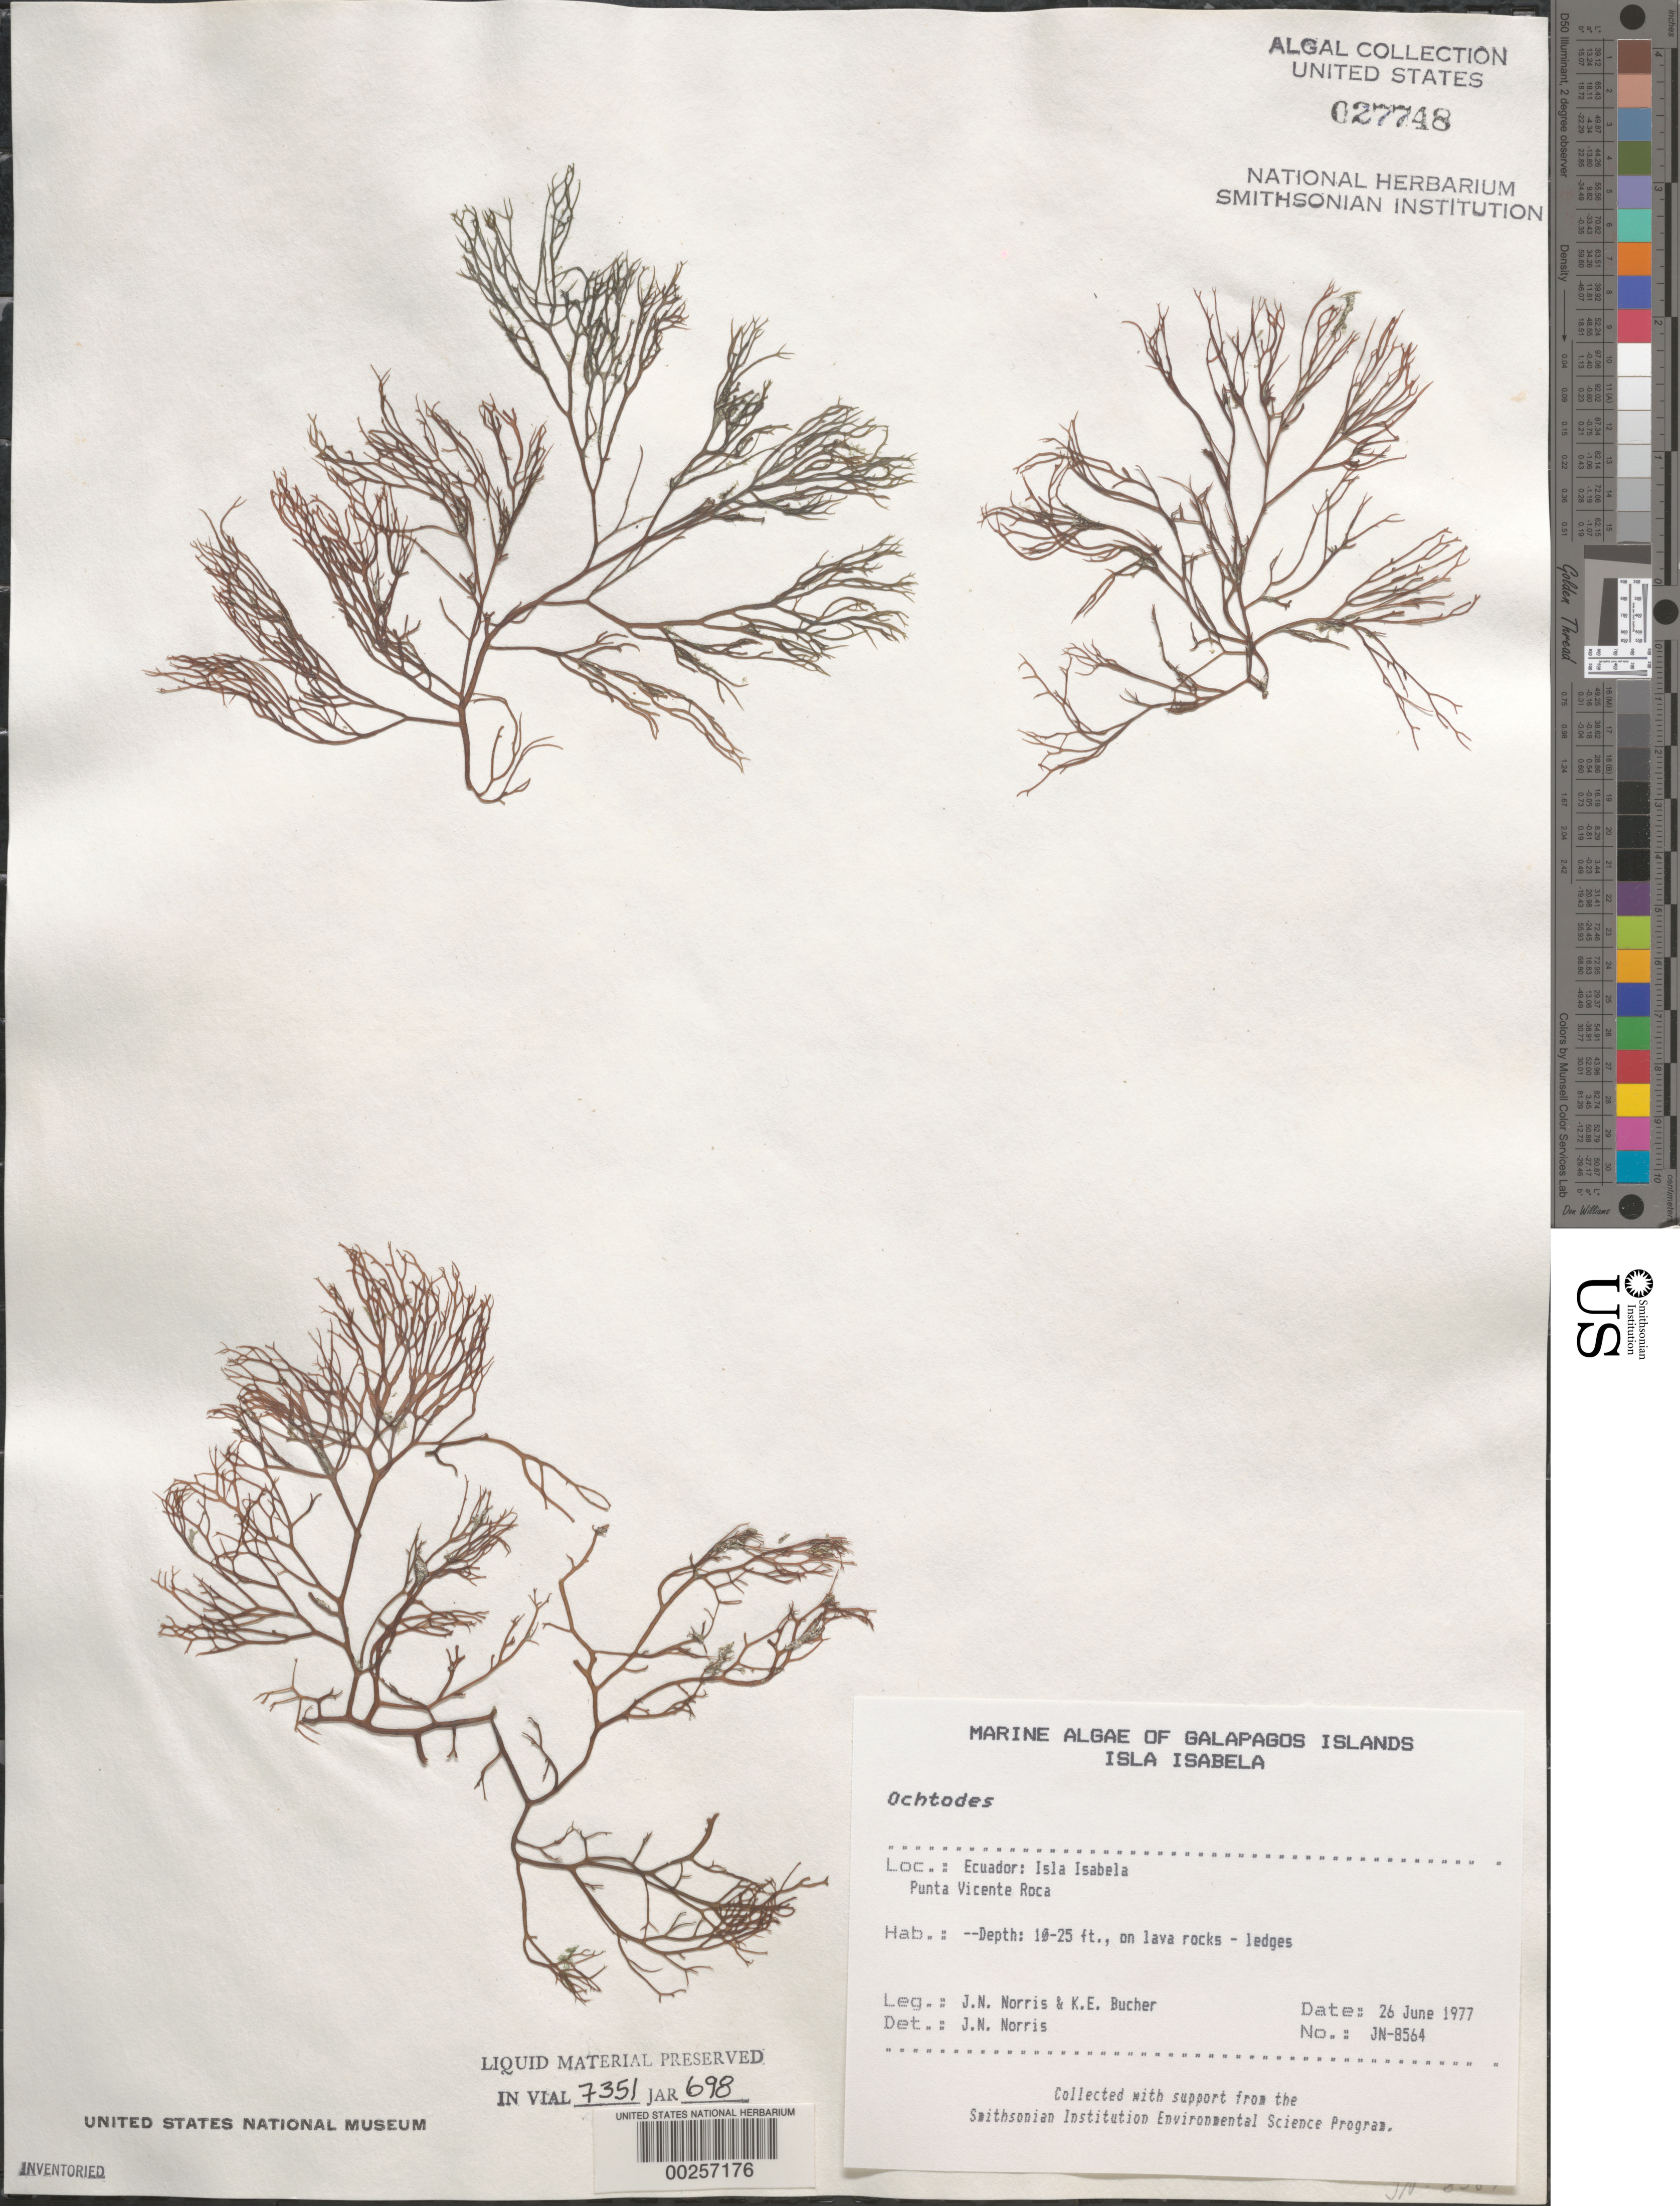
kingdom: Plantae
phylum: Rhodophyta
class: Florideophyceae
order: Gigartinales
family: Rhizophyllidaceae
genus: Ochtodes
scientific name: Ochtodes sp.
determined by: Norris, James N.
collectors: J. N. Norris & K. E. Bucher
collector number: JN-8564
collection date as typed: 26 Jun 1977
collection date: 1977-06-26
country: Ecuador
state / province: Colón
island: Isabela [Albemarle]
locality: Punta Vicente Roca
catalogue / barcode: US 27748